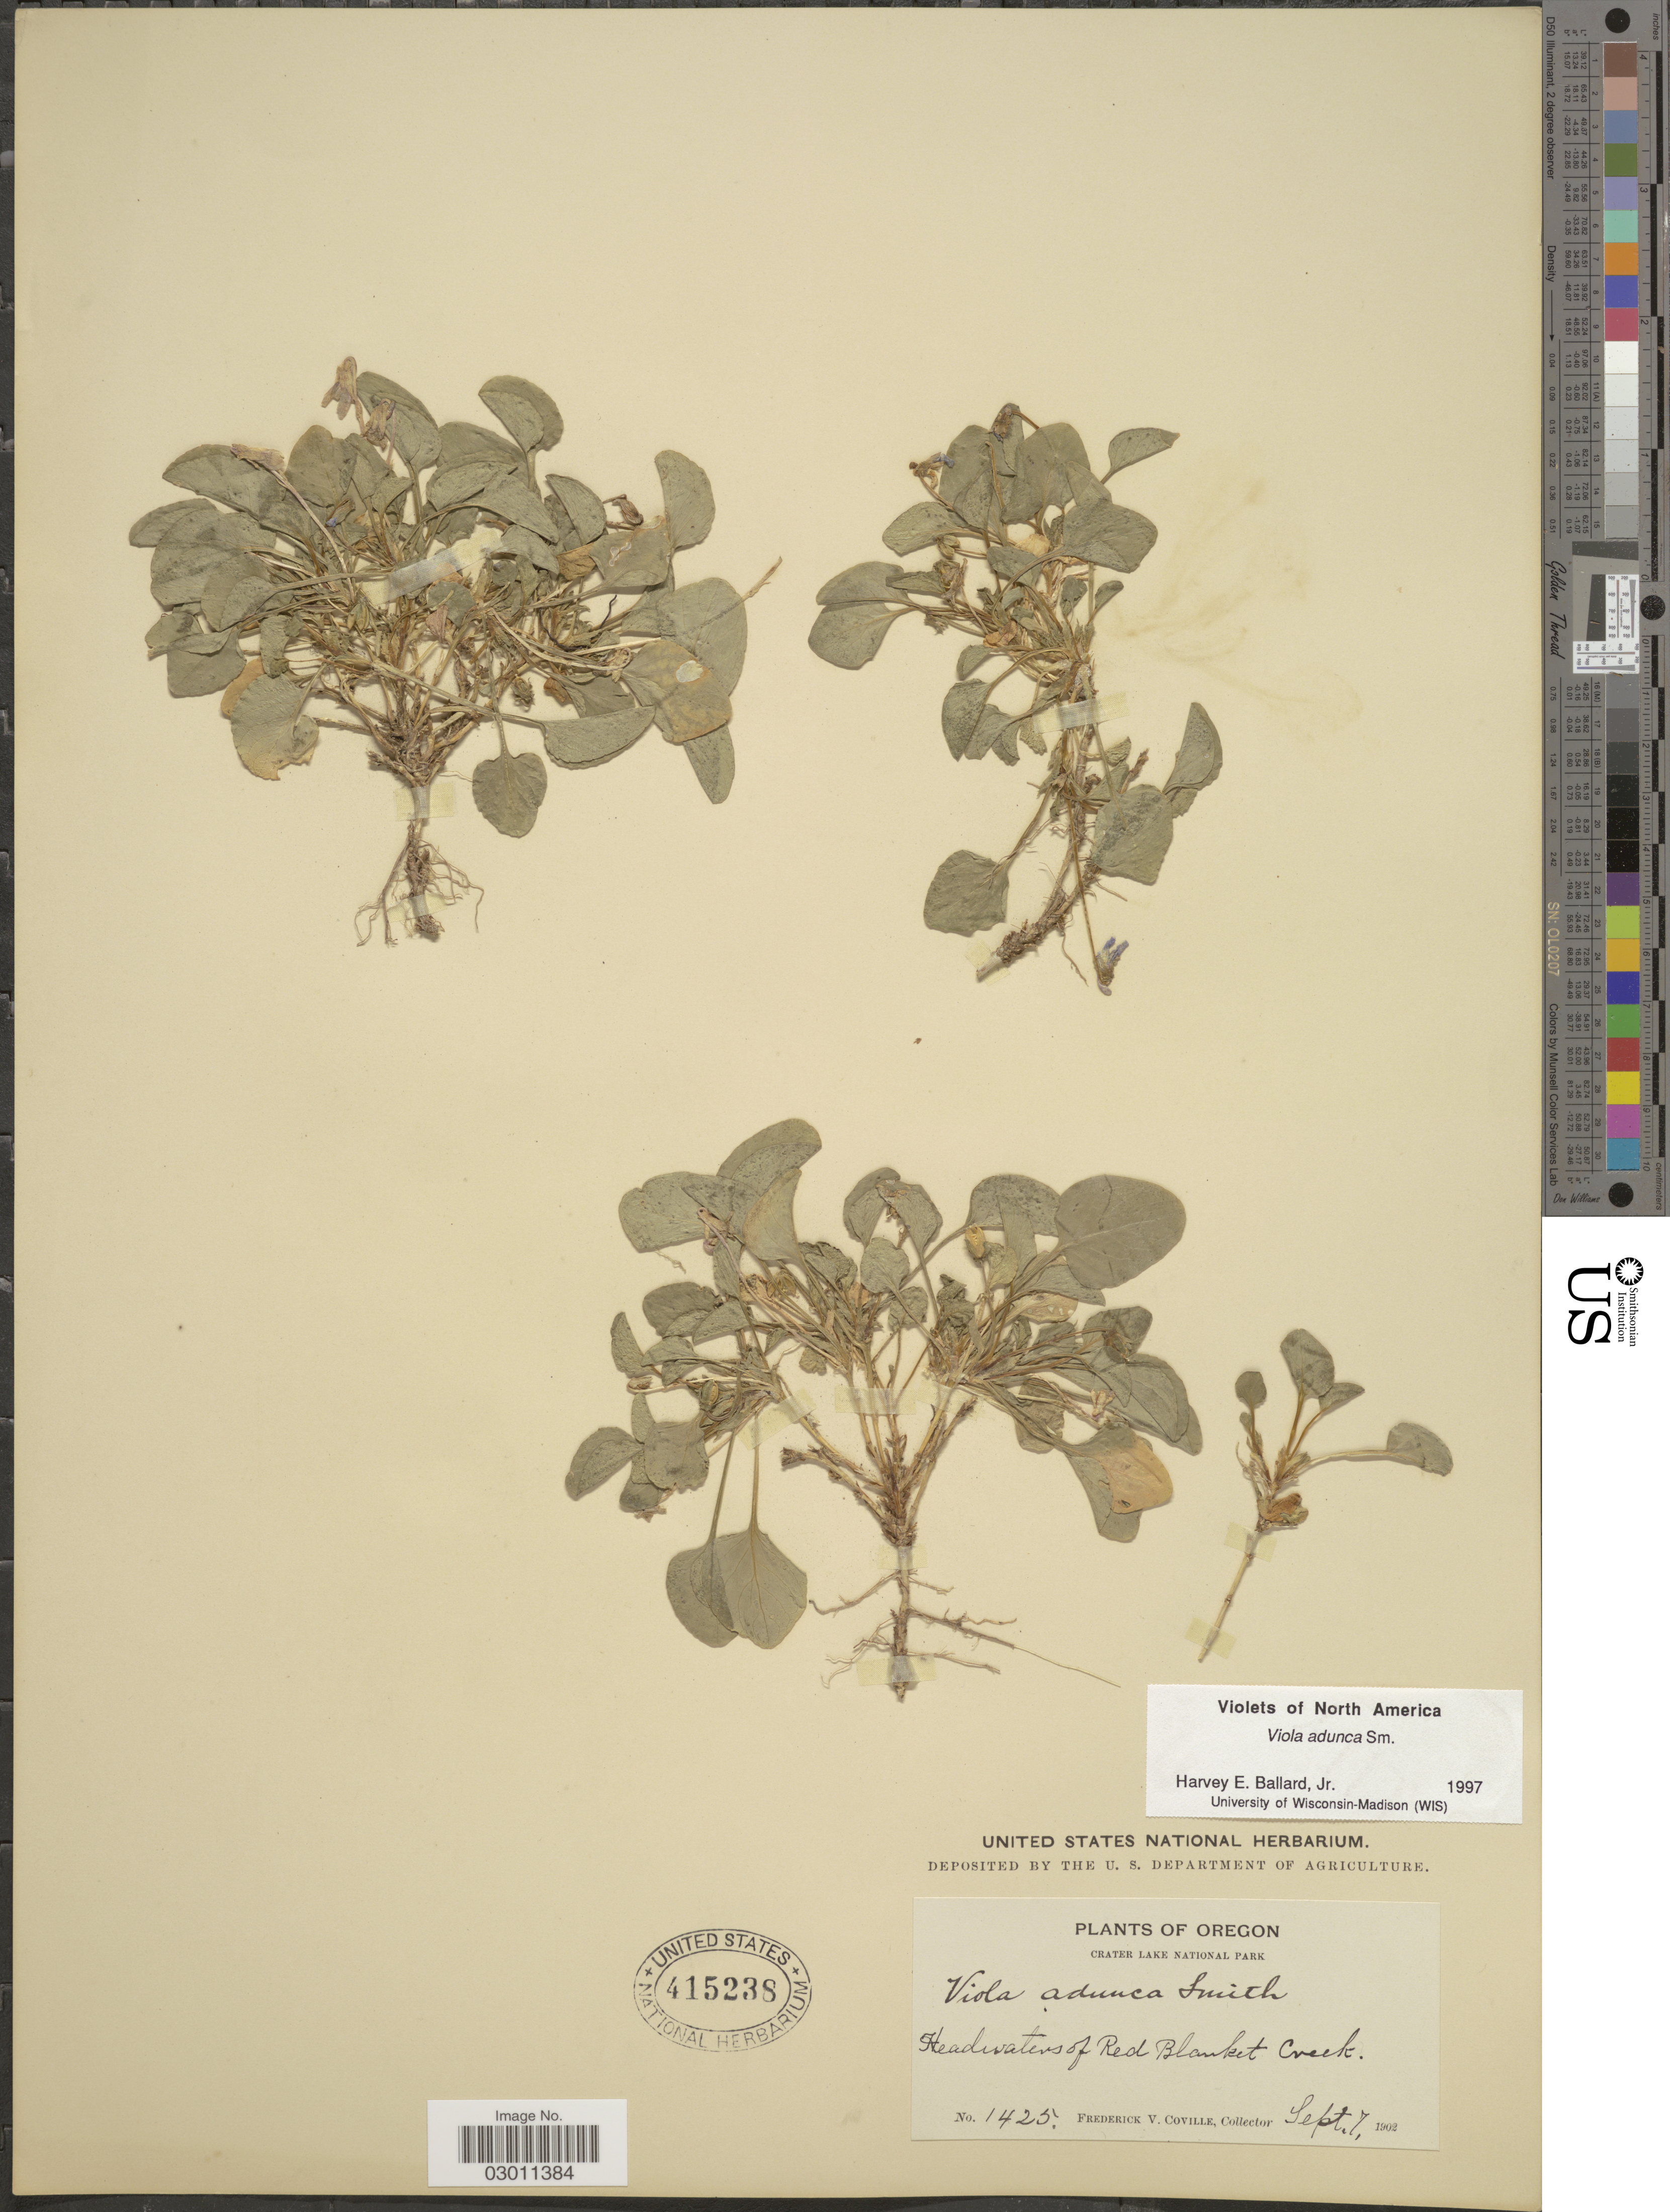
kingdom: Plantae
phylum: Tracheophyta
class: Magnoliopsida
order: Malpighiales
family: Violaceae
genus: Viola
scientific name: Viola adunca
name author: Sm.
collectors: F. V. Coville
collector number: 1425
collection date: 1902-09-07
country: United States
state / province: Oregon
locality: Crater Lake National Park, Headwaters of Red Blanket Creek.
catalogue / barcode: US 415238